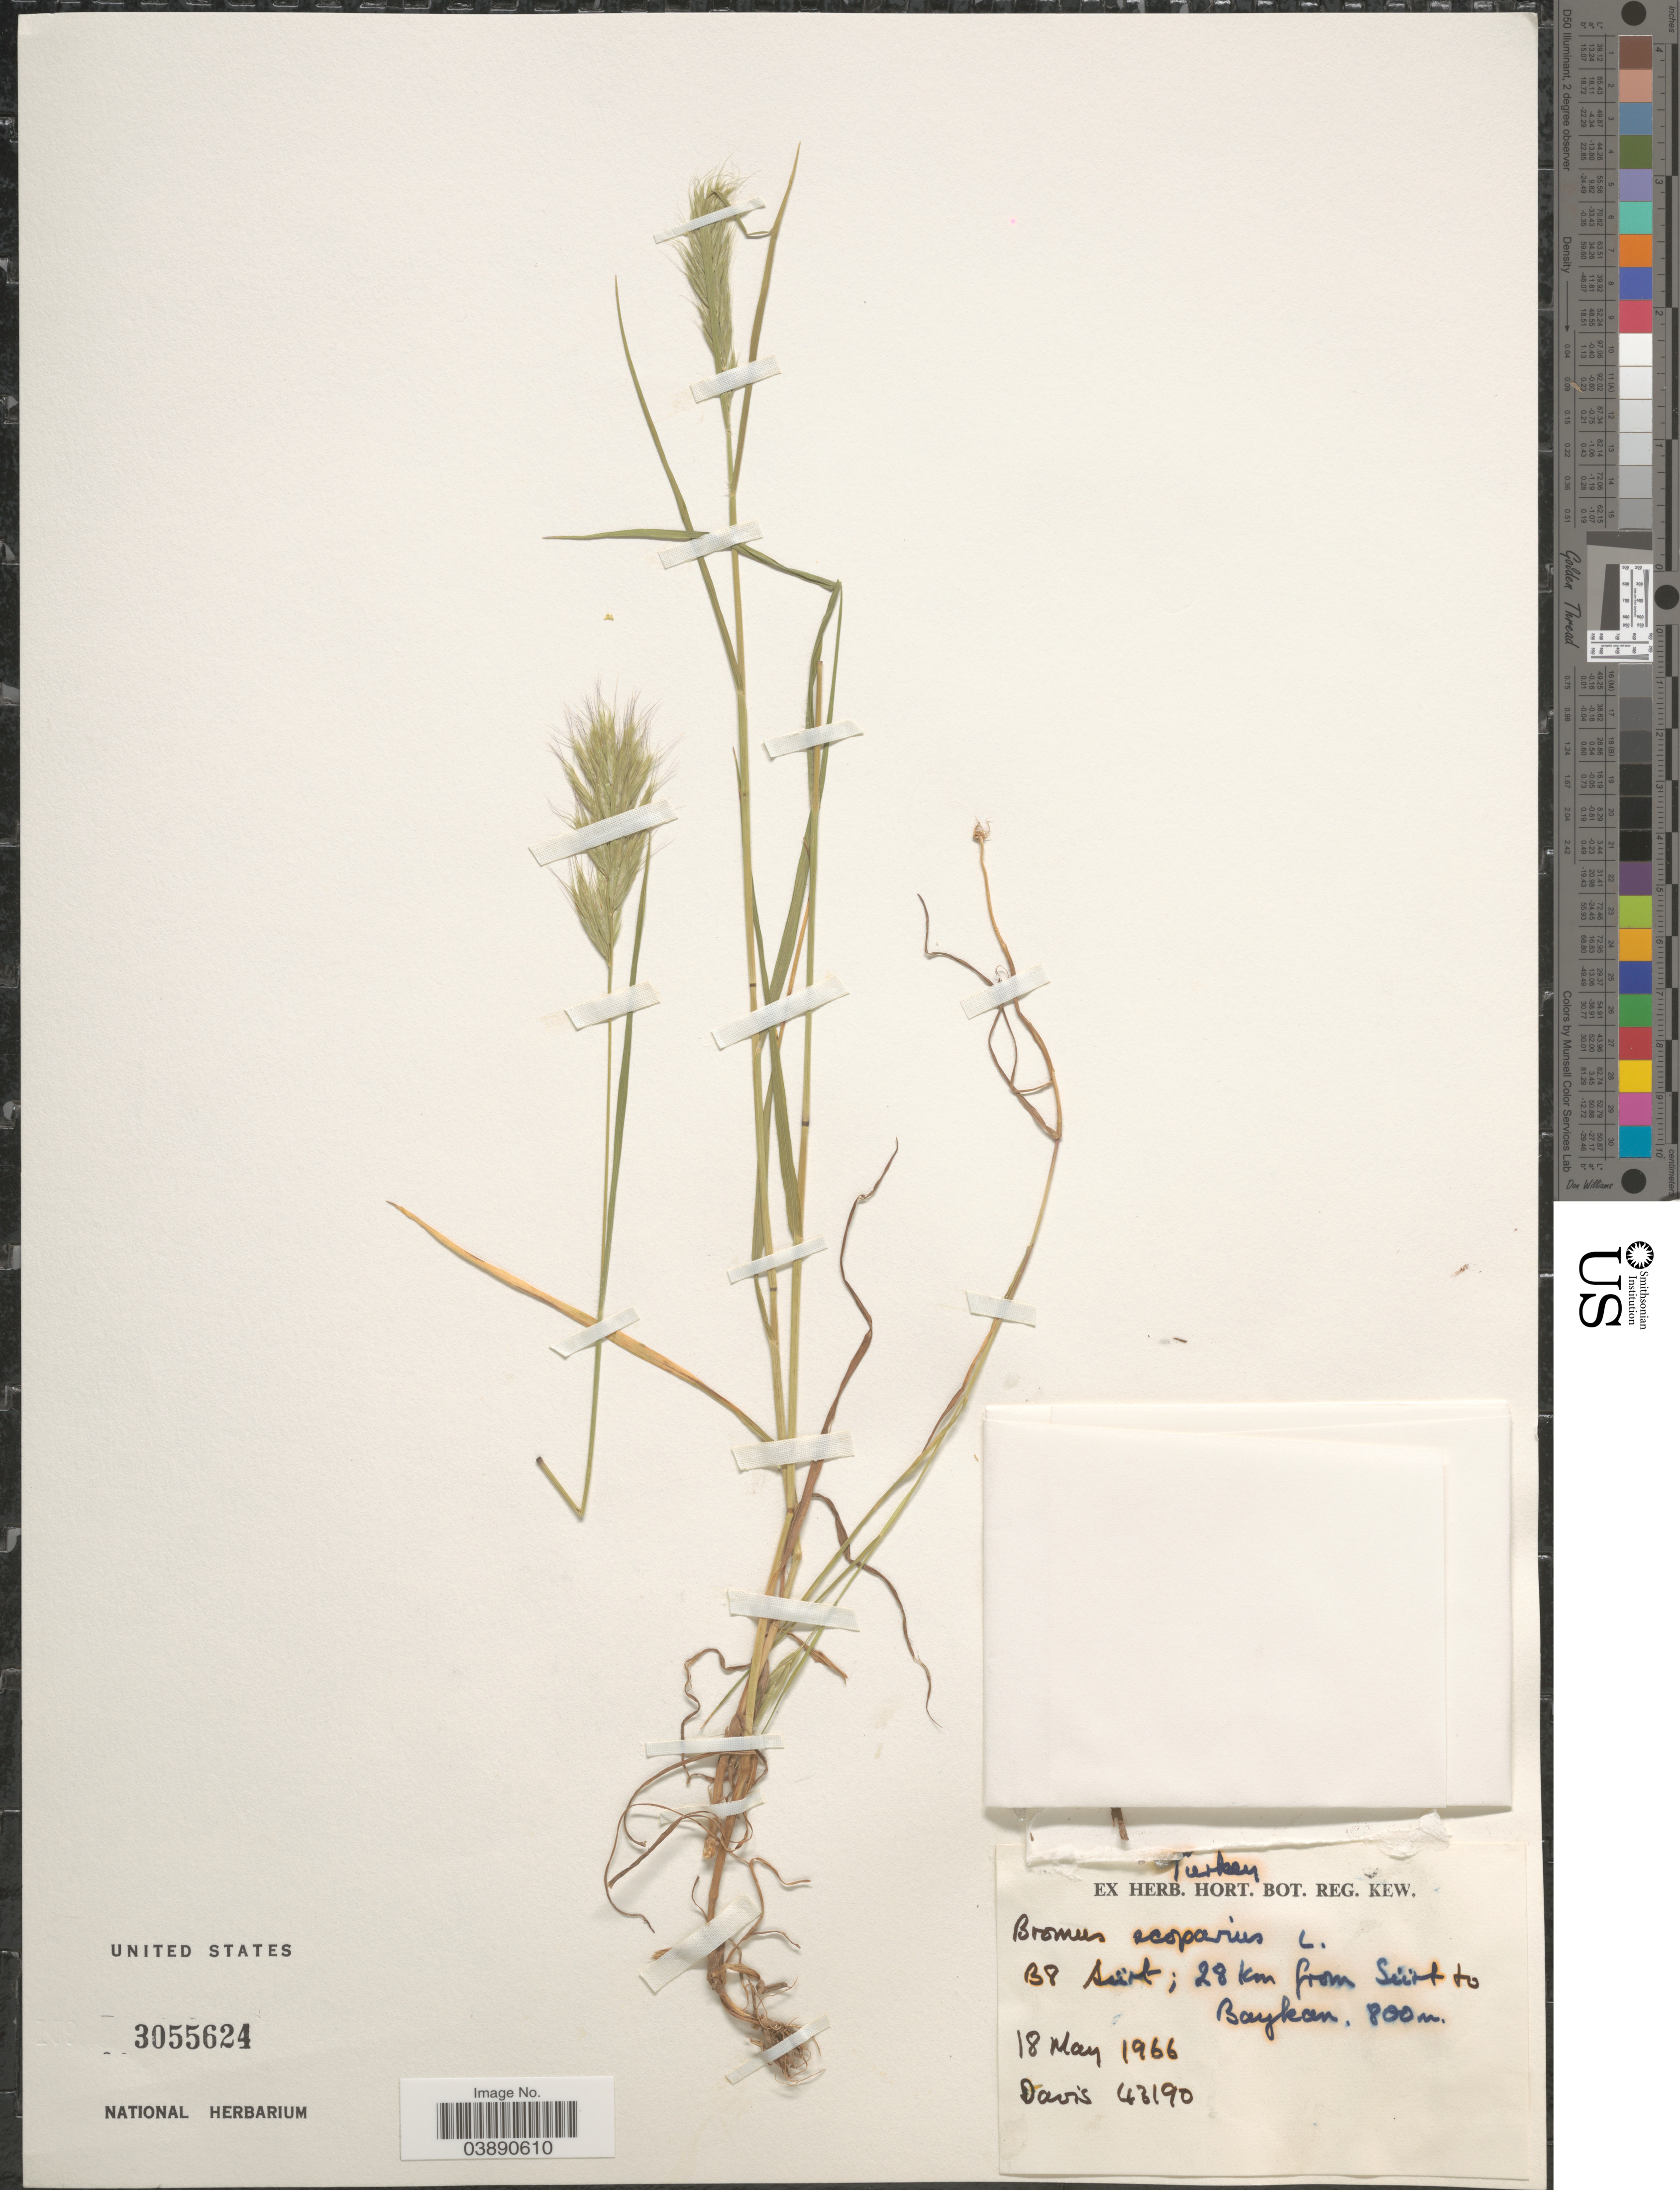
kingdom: Plantae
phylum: Tracheophyta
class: Liliopsida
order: Poales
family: Poaceae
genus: Bromus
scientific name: Bromus scoparius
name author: L.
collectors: -. Davis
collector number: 43190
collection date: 1966-05-18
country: Turkey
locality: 38 Aürt; 28 km from Sürt to Baykan.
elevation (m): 800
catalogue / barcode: US 3055624